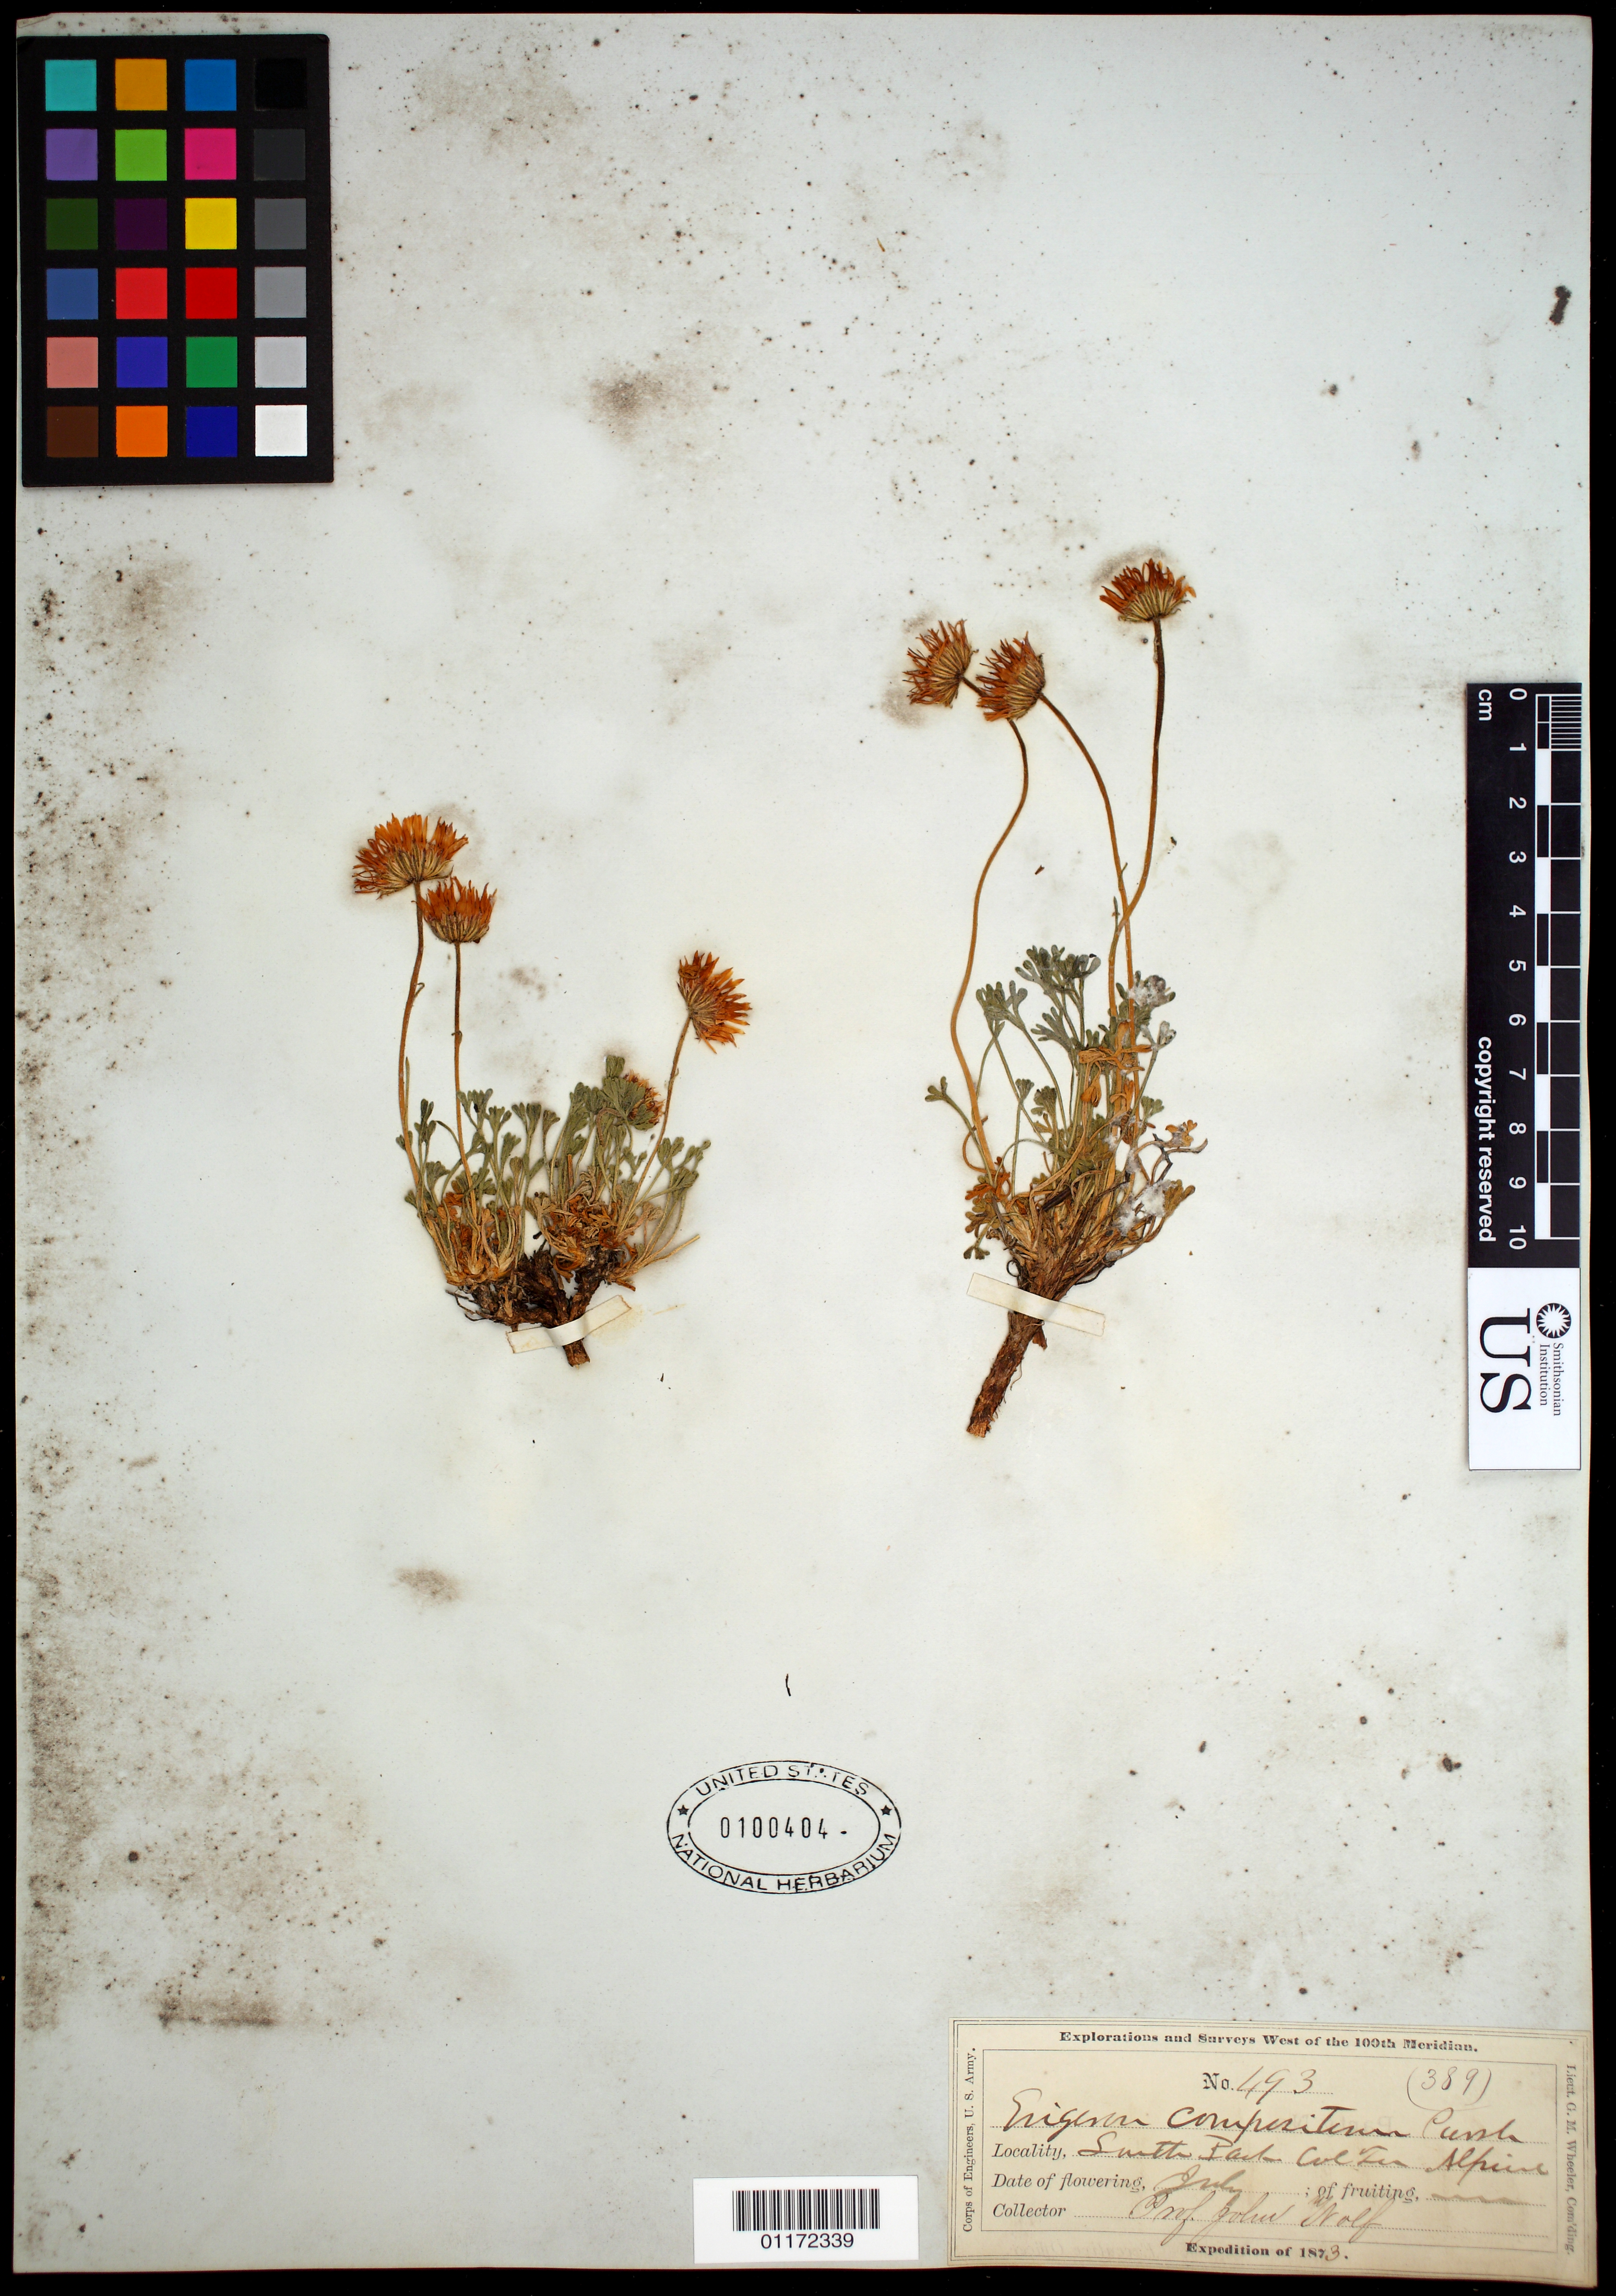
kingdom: Plantae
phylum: Tracheophyta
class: Magnoliopsida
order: Asterales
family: Asteraceae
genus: Erigeron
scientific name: Erigeron compositus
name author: Pursh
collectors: J. Wolf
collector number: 493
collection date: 1873-07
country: United States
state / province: Colorado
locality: South Park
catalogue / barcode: US 100404